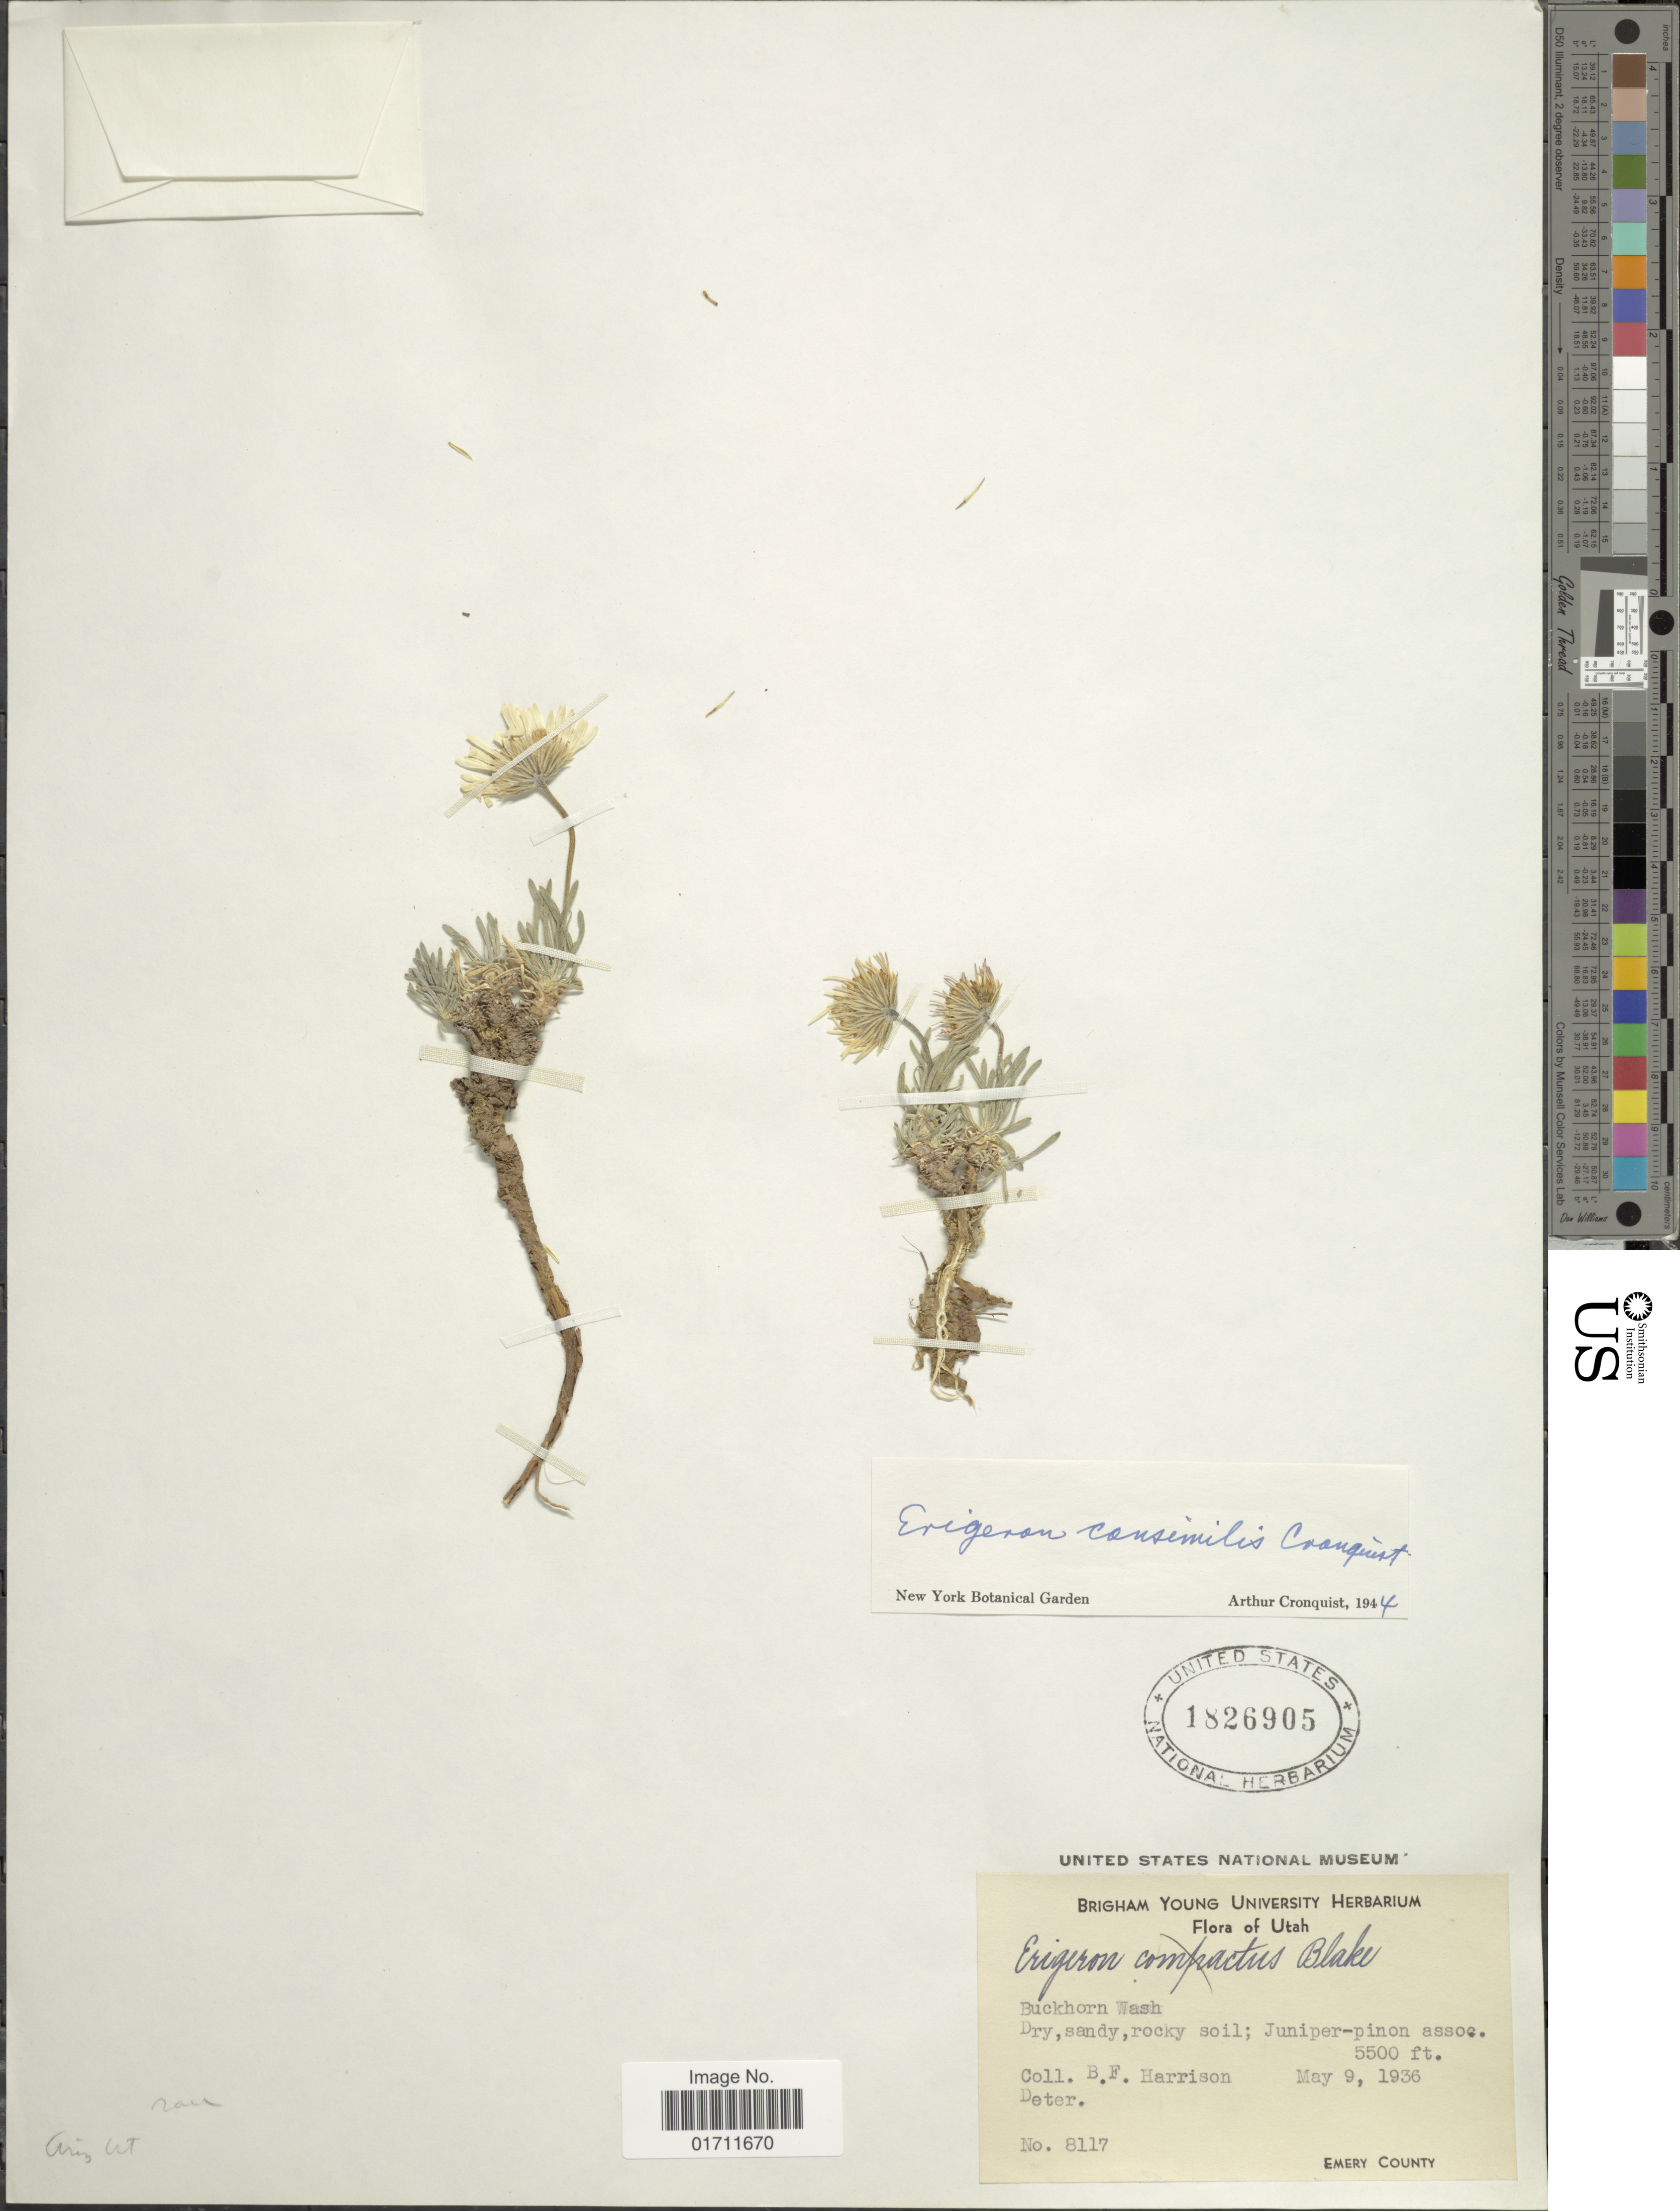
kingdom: Plantae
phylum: Tracheophyta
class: Magnoliopsida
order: Asterales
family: Asteraceae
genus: Erigeron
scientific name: Erigeron consimilis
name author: Cronq.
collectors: B. F. Harrison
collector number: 8117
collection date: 1936-05-09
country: United States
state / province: Utah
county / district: Emery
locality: Utah, Buckhorn Wash, Dry, sandy, rocky soil; Juniper-pinon assoc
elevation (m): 1676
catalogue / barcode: US 1826905